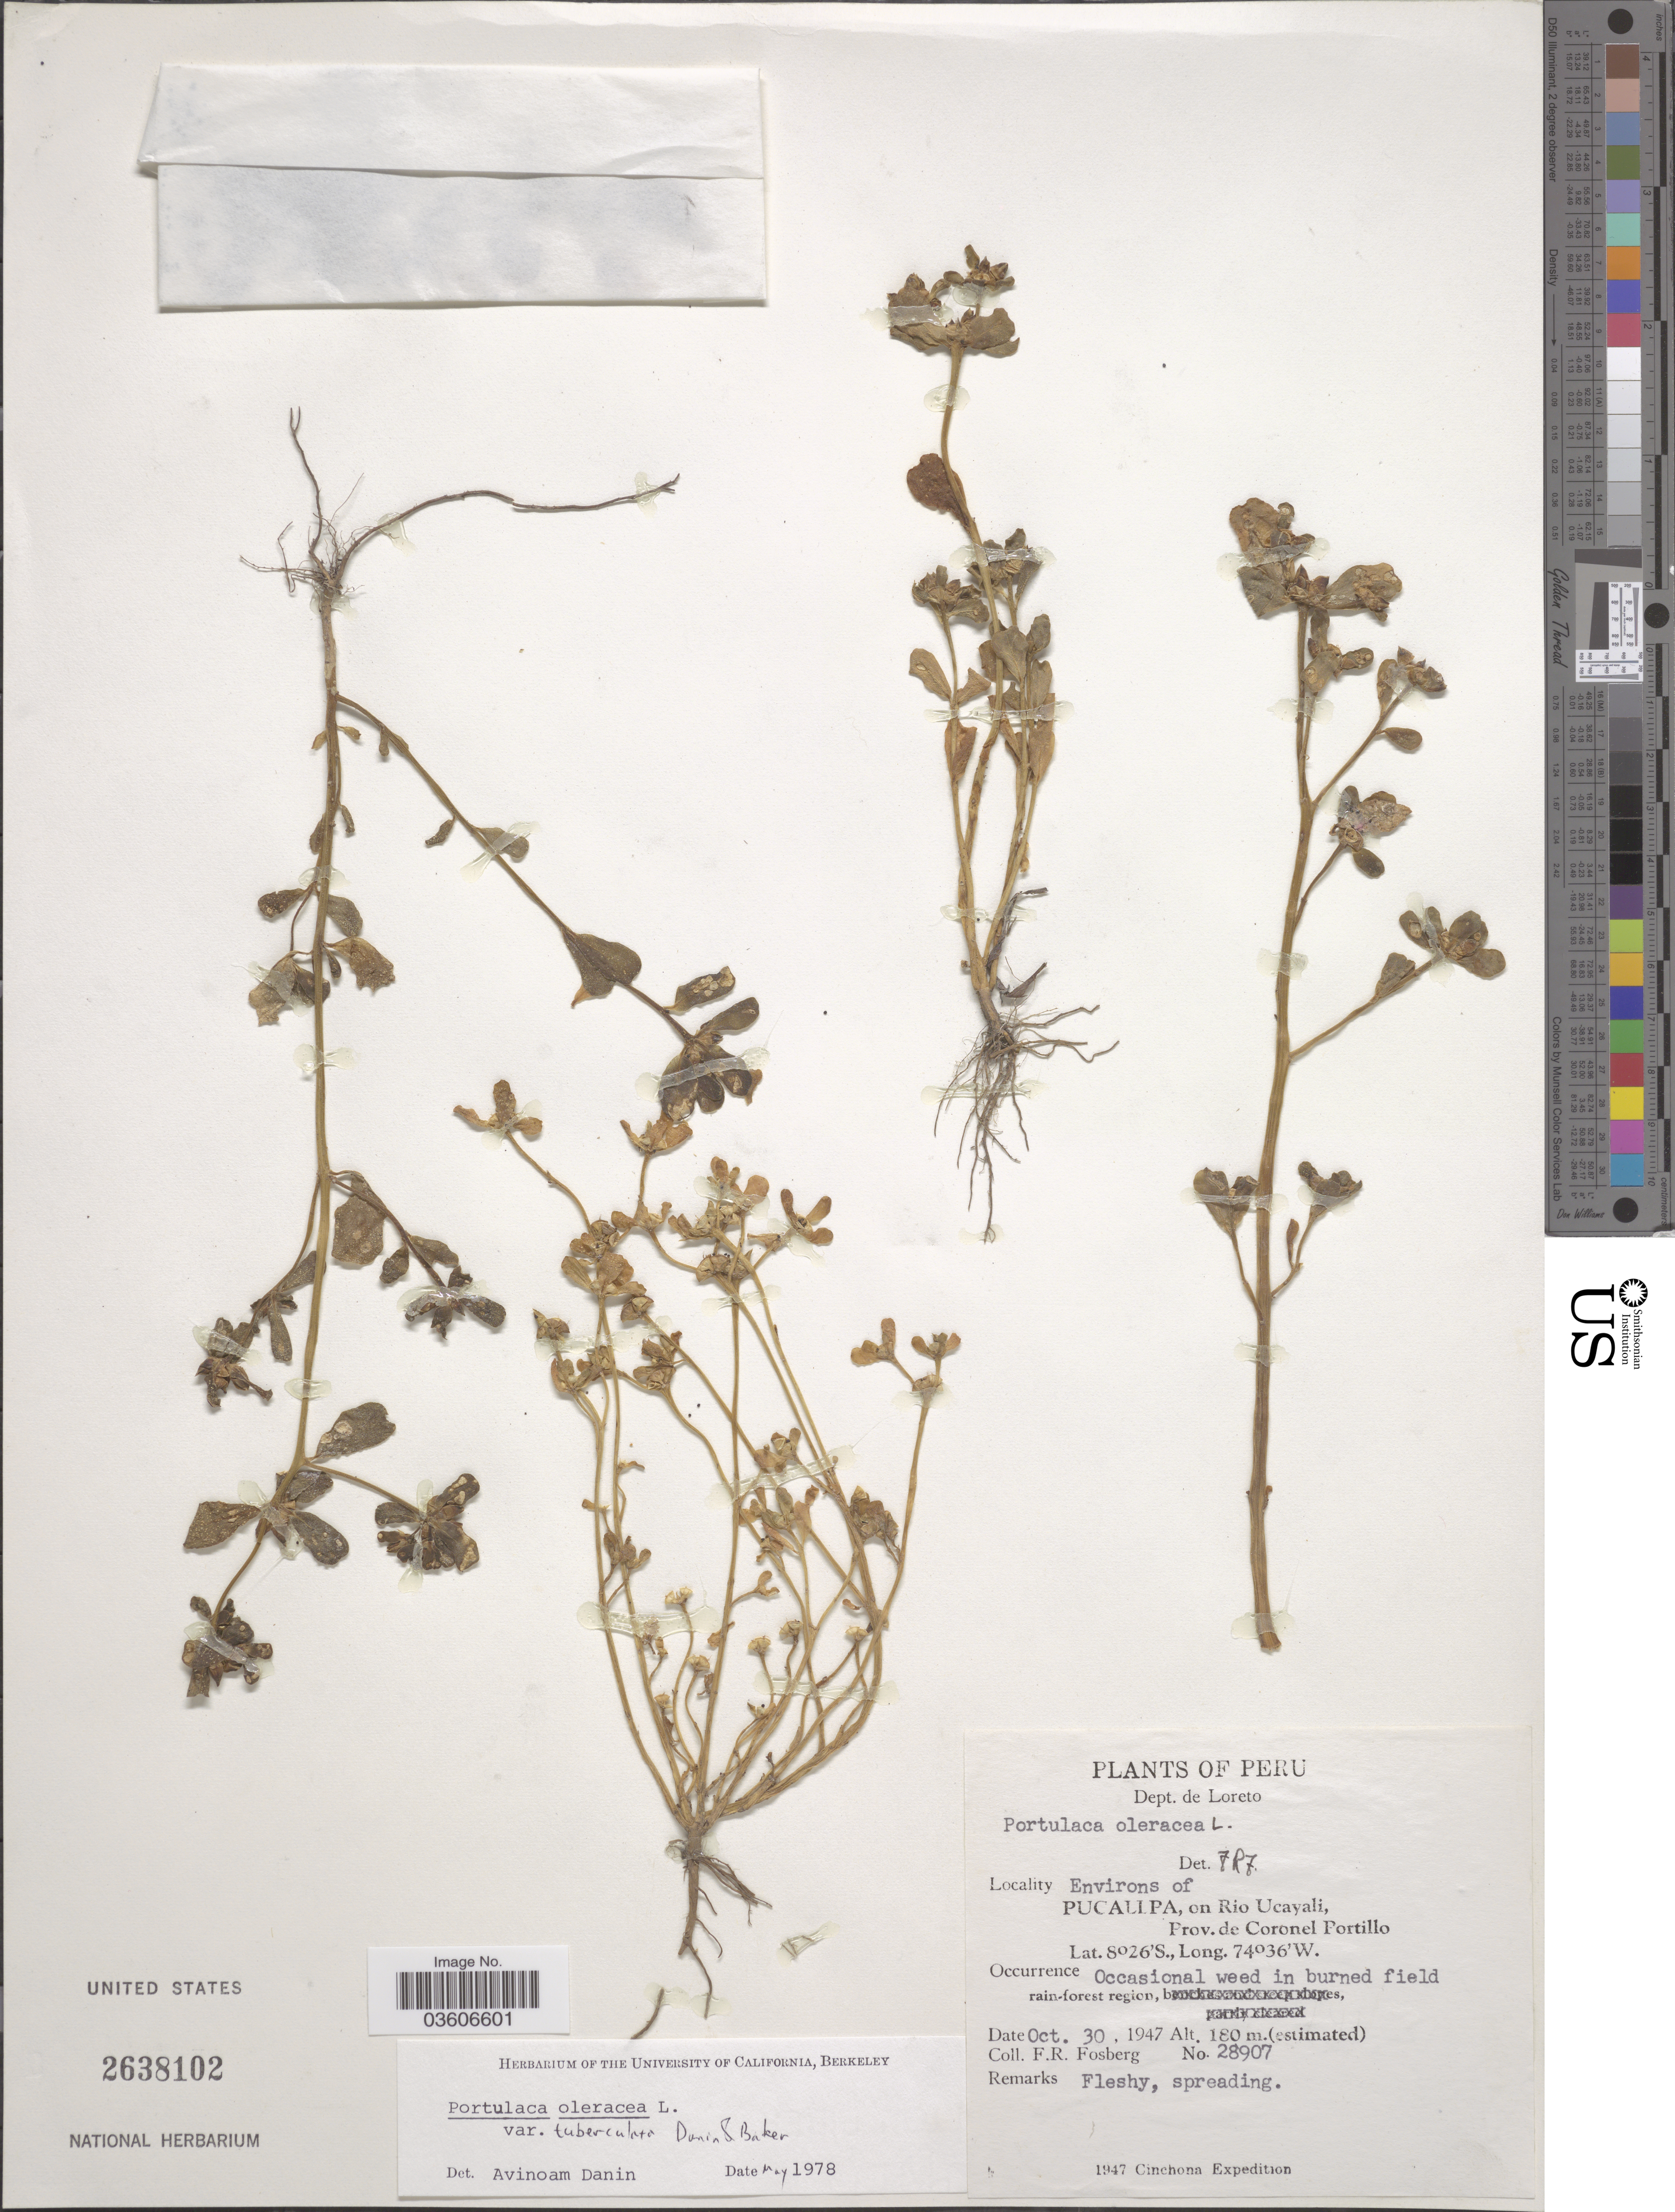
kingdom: Plantae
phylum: Tracheophyta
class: Magnoliopsida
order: Caryophyllales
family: Portulacaceae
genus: Portulaca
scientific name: Portulaca oleracea var. tuberculata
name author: Danin & H.G. Baker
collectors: F. R. Fosberg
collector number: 28907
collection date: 1947-10-30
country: Peru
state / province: Loreto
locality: Dept. de Loreto. Environs of Pucallpa, on Rio Ucayali, Prov. de Coronel Portillo.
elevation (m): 180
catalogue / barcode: US 2638102